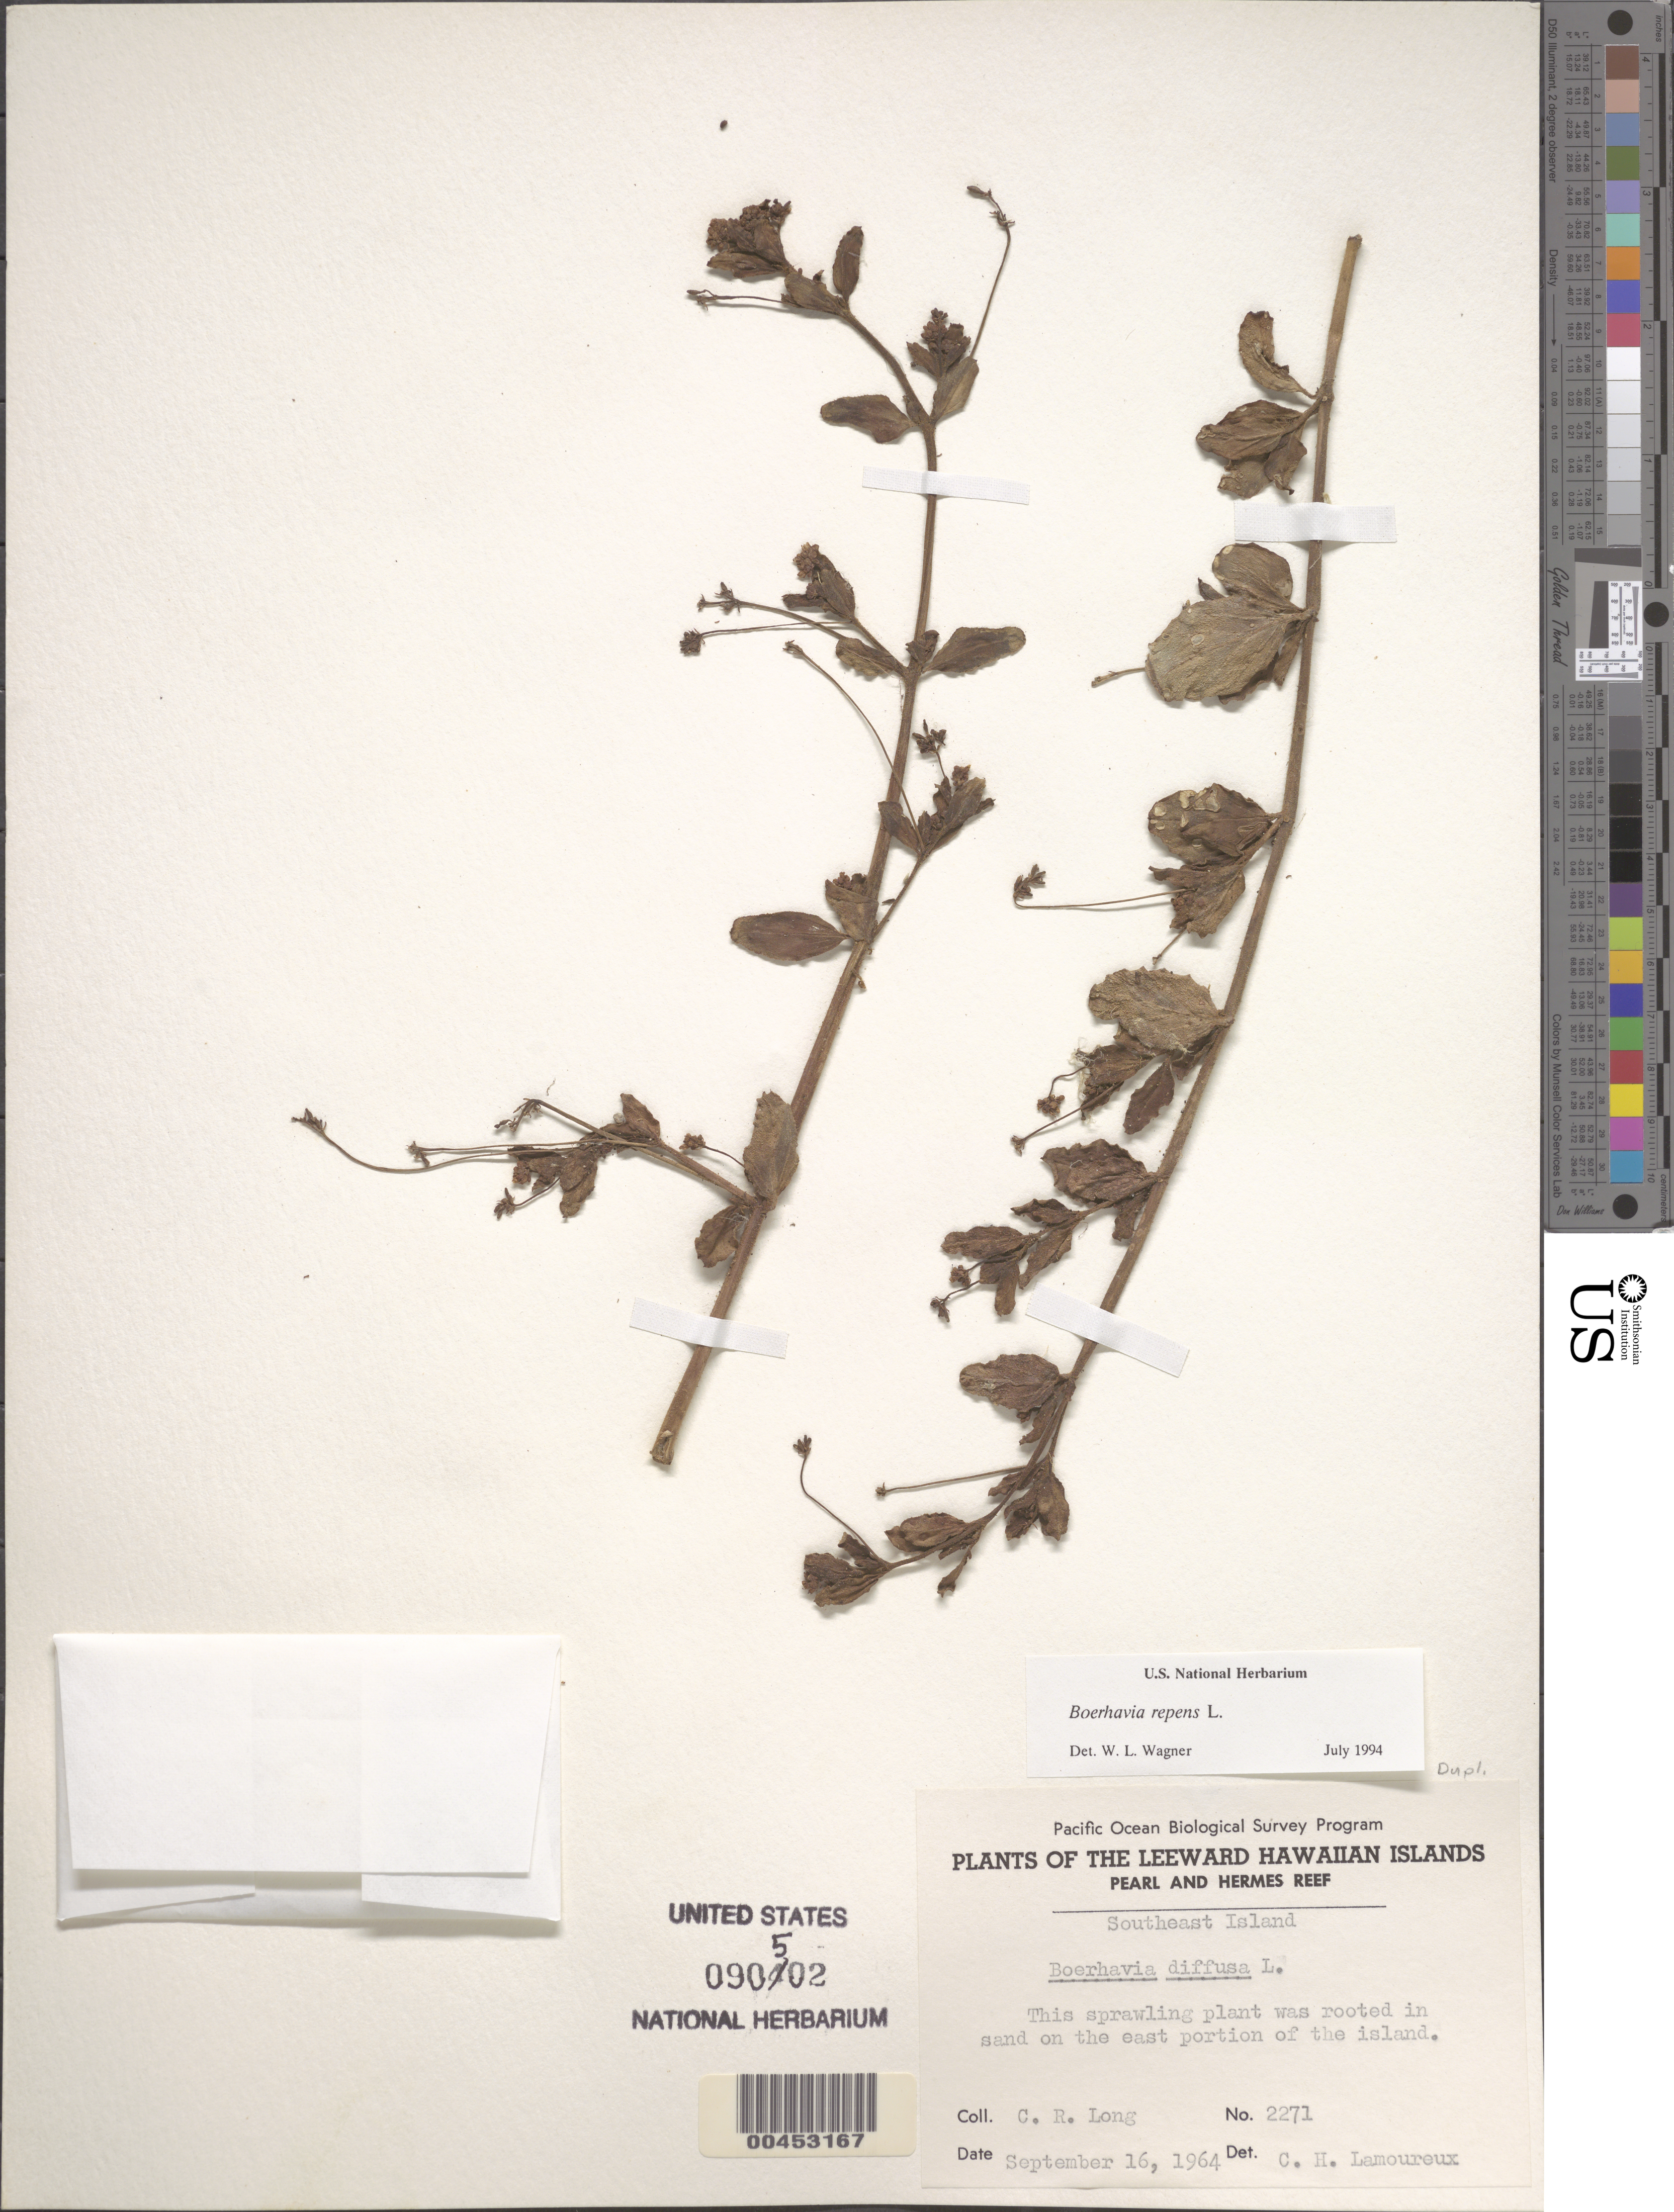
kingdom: Plantae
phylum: Tracheophyta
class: Magnoliopsida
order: Caryophyllales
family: Nyctaginaceae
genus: Boerhavia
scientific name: Boerhavia repens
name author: L.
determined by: Wagner, W. L., (BOT), Smithsonian Institution - National Museum of Natural History (UNITED STATES)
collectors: C. Long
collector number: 2271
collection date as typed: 16 Sep 1964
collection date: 1964-09-16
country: United States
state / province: Hawaii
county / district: Honolulu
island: Pearl and Hermes Atoll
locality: Southeast Islet, E portion of the island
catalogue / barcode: US 90502